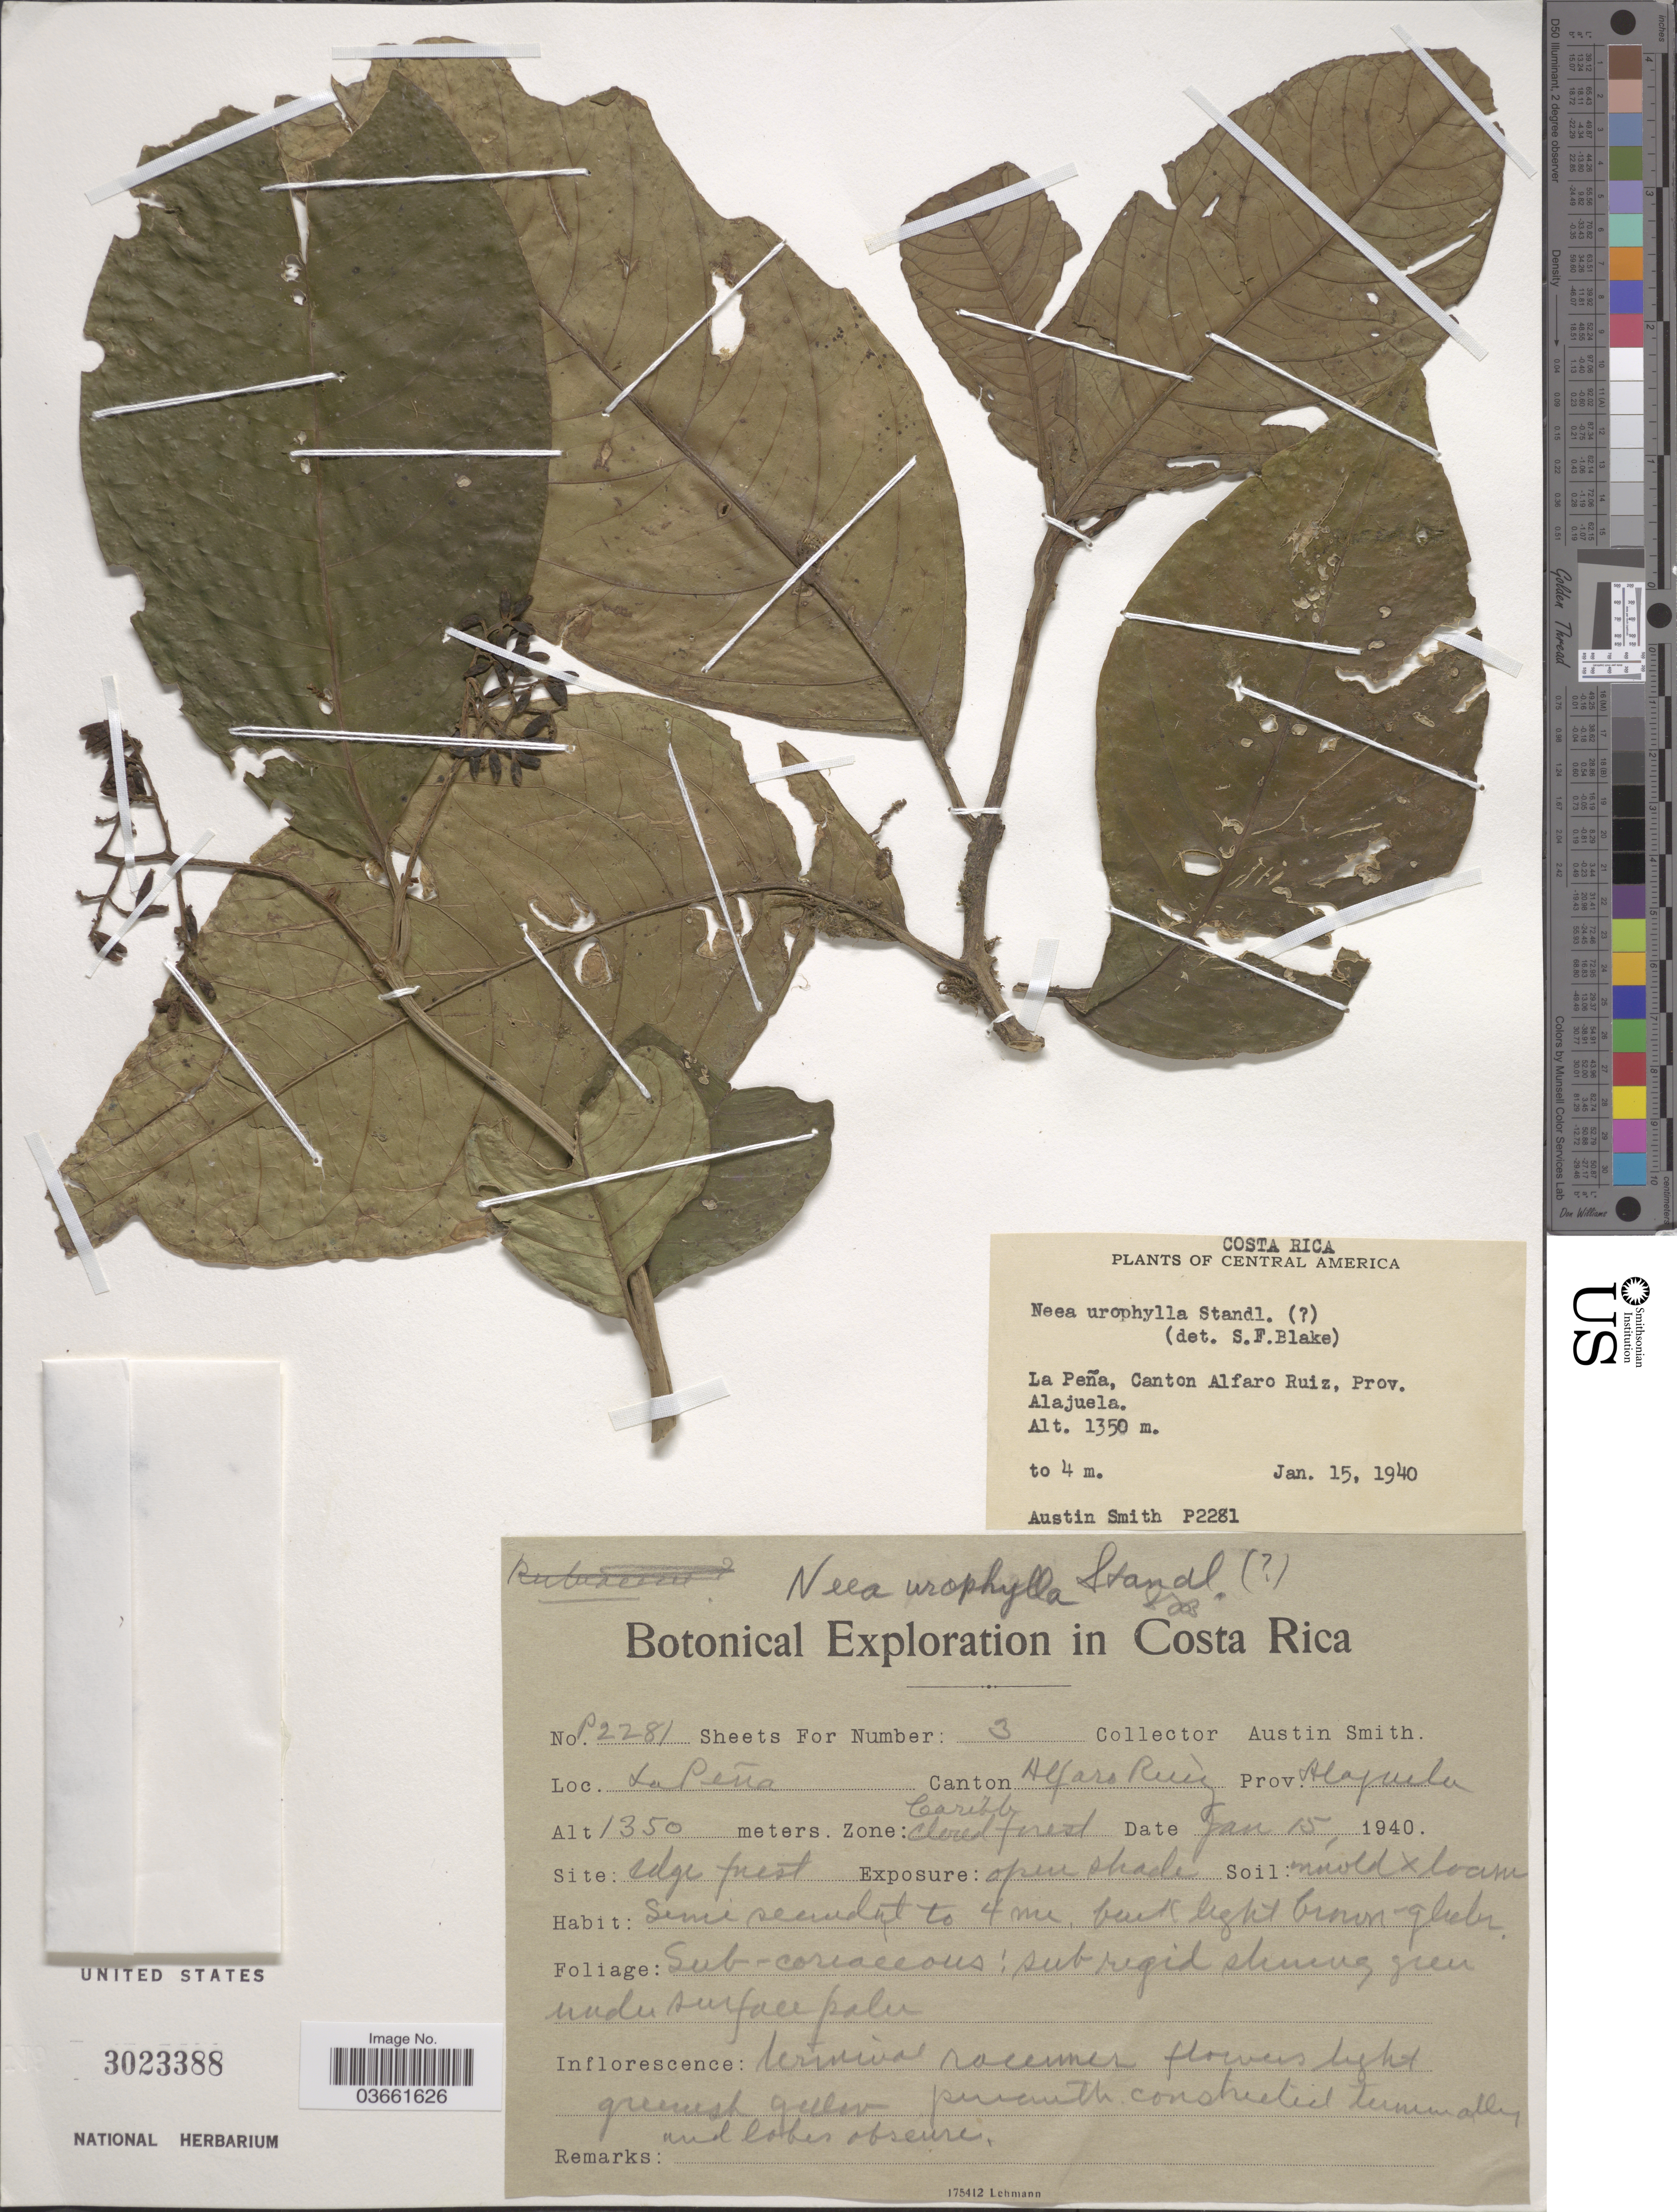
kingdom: Plantae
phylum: Tracheophyta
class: Magnoliopsida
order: Caryophyllales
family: Nyctaginaceae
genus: Neea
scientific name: Neea urophylla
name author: Standl.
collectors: Aust P. Smith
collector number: P2281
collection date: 1940-01-15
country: Costa Rica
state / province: Alajuela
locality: La Peña, Canton Alfaro Ruiz.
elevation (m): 1350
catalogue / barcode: US 3023388